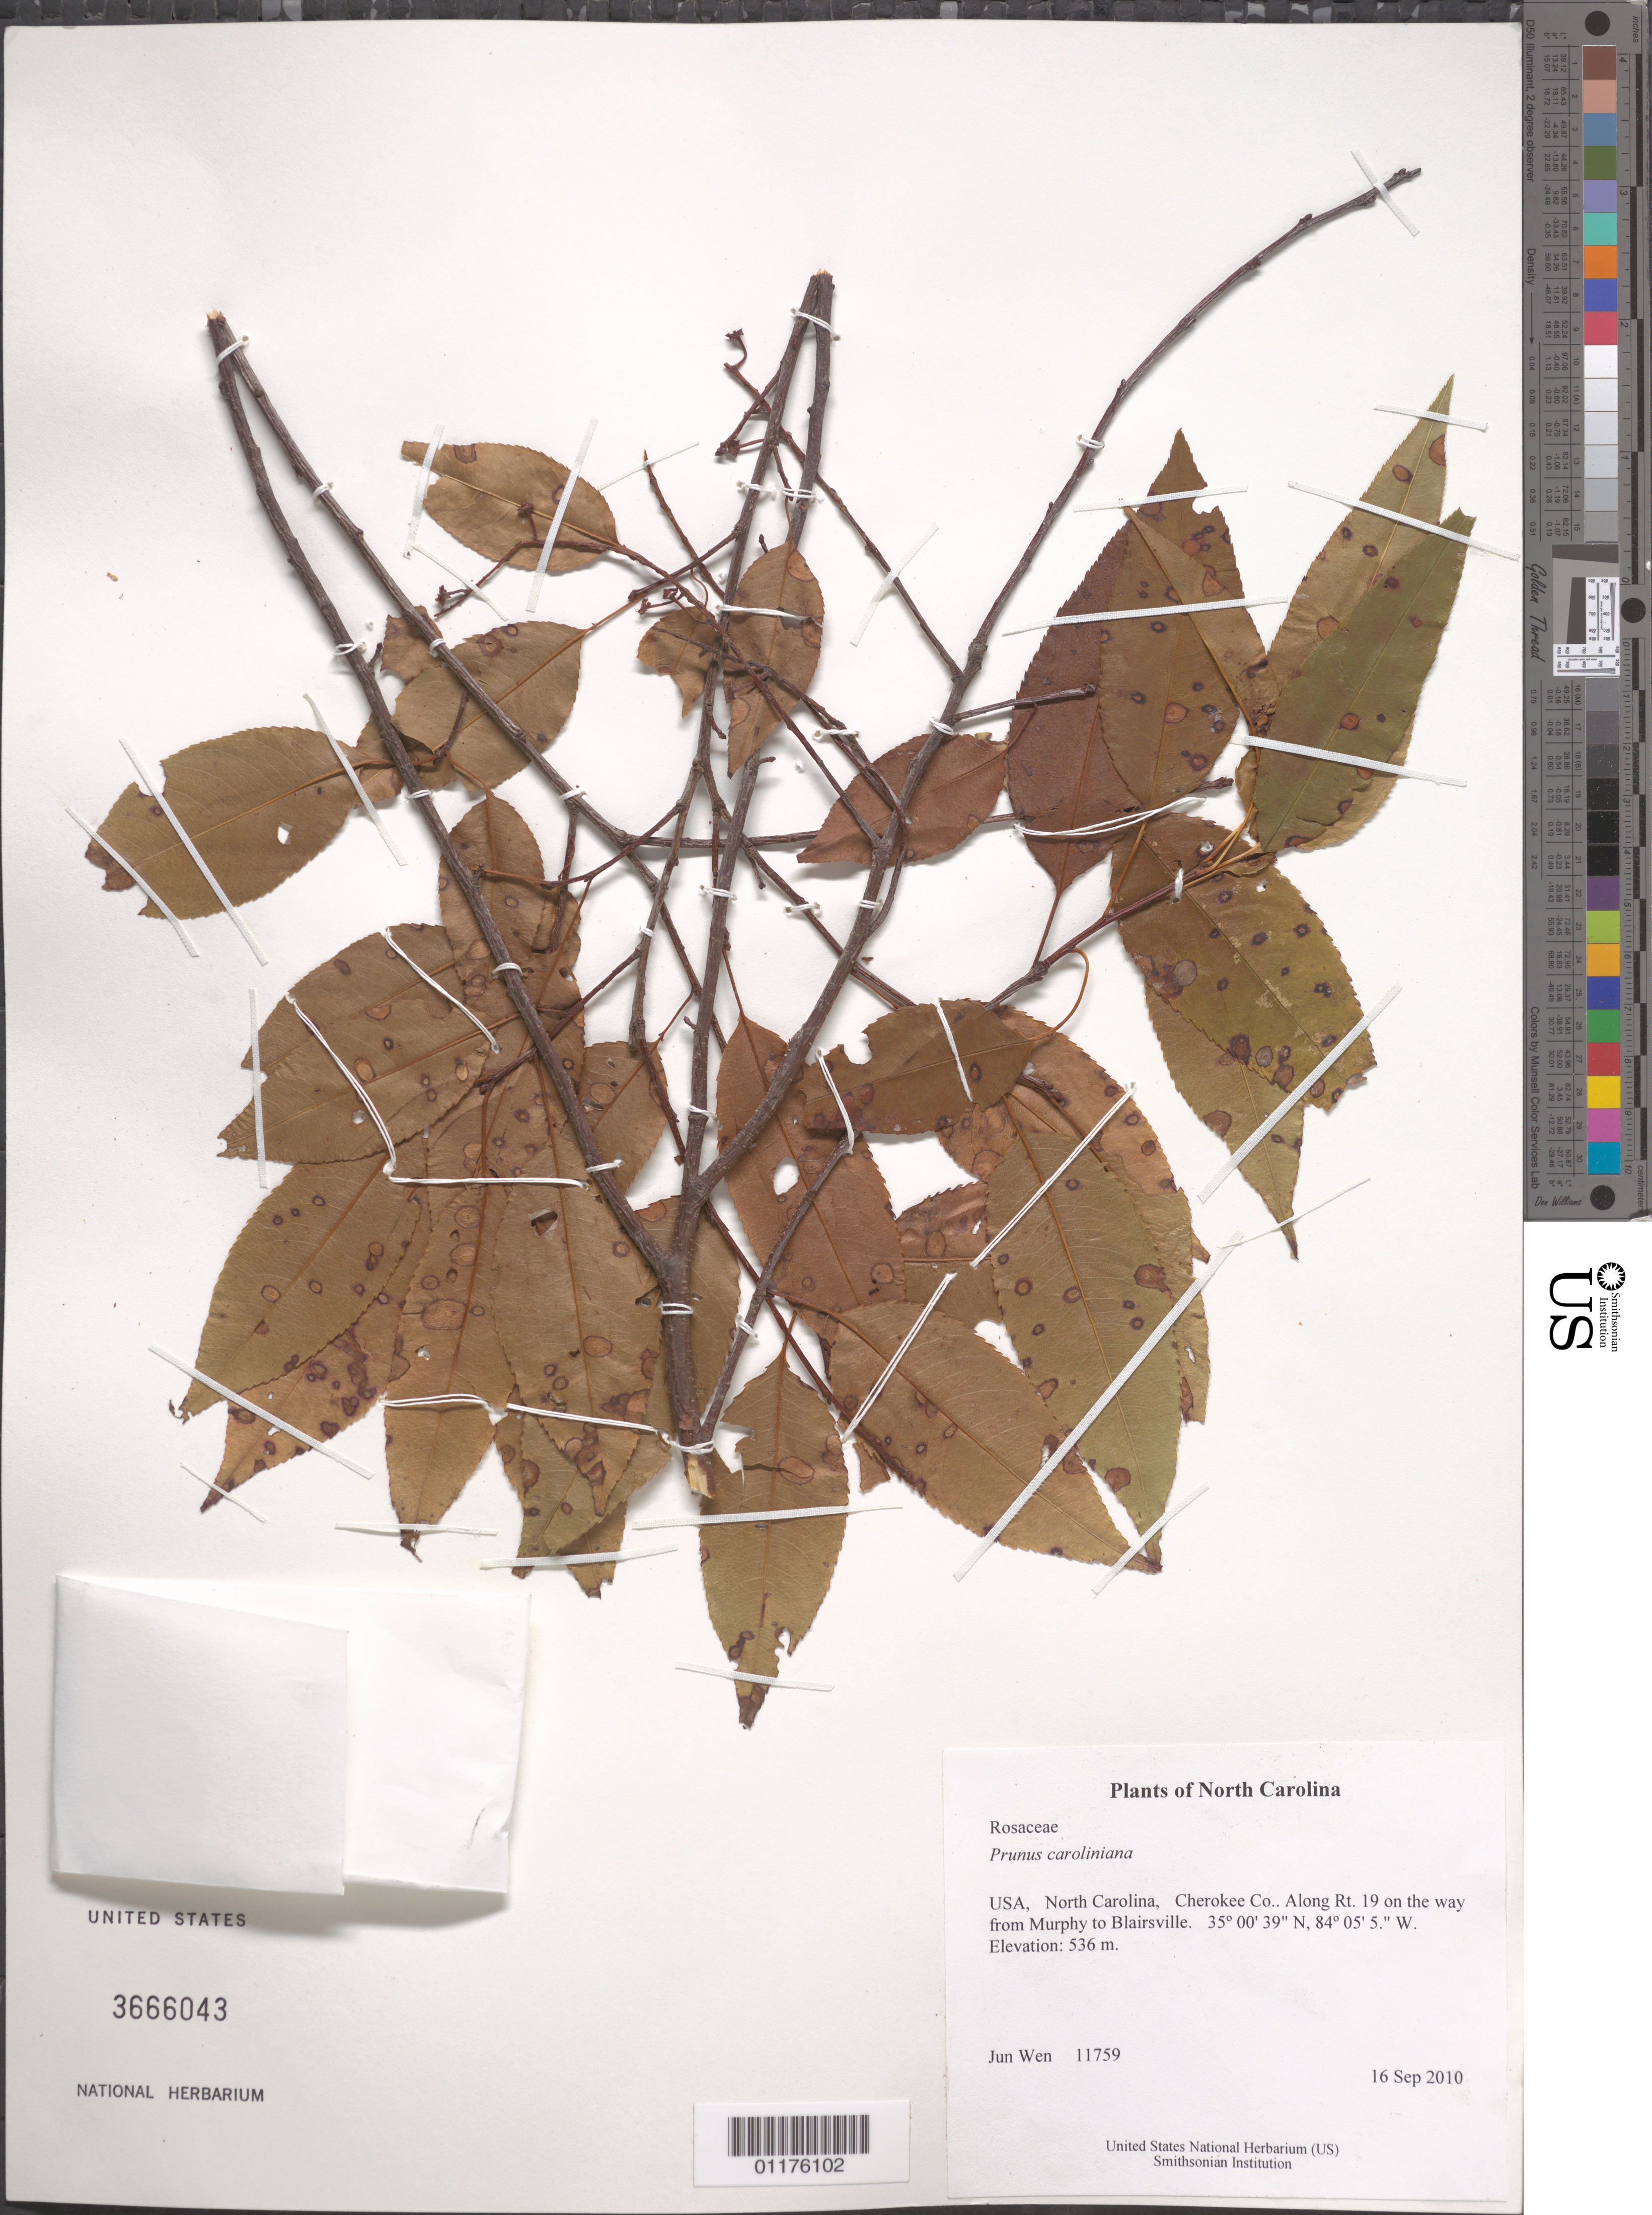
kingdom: Plantae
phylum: Tracheophyta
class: Magnoliopsida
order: Rosales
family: Rosaceae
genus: Prunus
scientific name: Prunus caroliniana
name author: (Mill.) Aiton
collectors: J. Wen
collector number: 11759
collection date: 2010-09-16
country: United States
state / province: North Carolina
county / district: Cherokee Co.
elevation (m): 536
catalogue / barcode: US 3666043